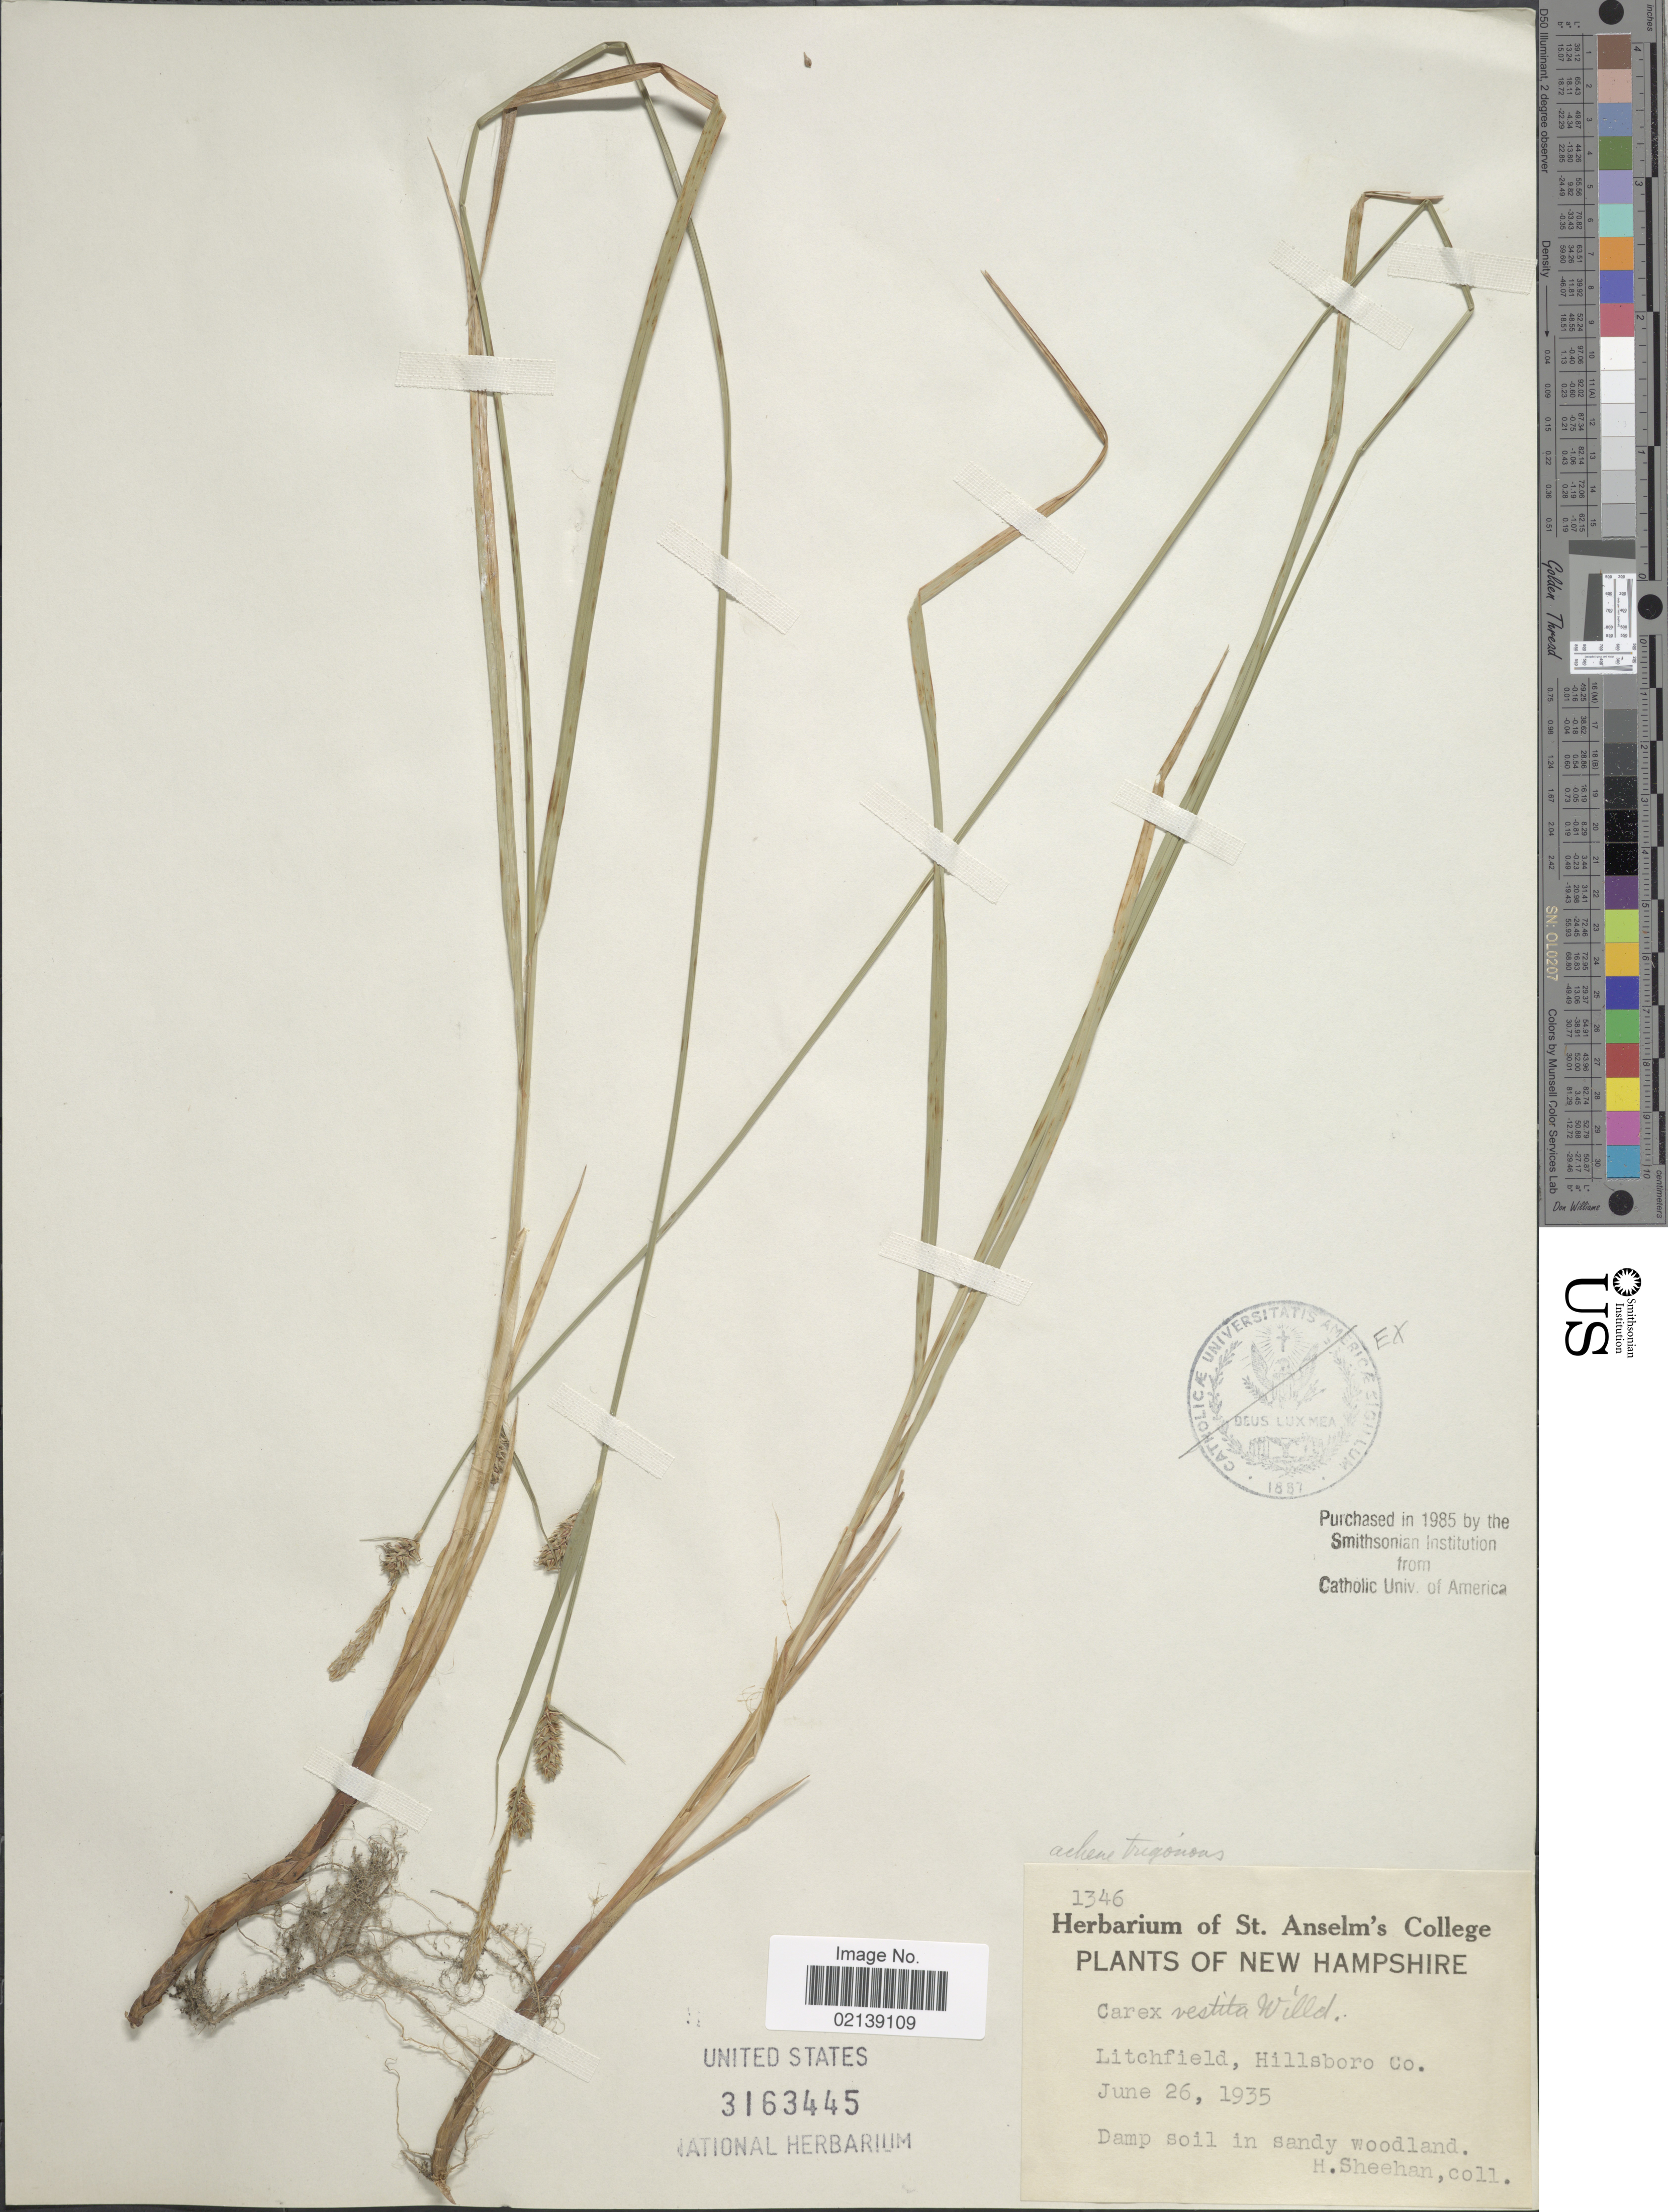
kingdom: Plantae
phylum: Tracheophyta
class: Liliopsida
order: Poales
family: Cyperaceae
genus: Carex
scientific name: Carex vestita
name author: Willd.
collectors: H. Sheehan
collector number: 1346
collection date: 1935-06-26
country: United States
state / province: New Hampshire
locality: Litchfield, Hillsboro Co, Damp soil in sandy woodland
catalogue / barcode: US 3163445